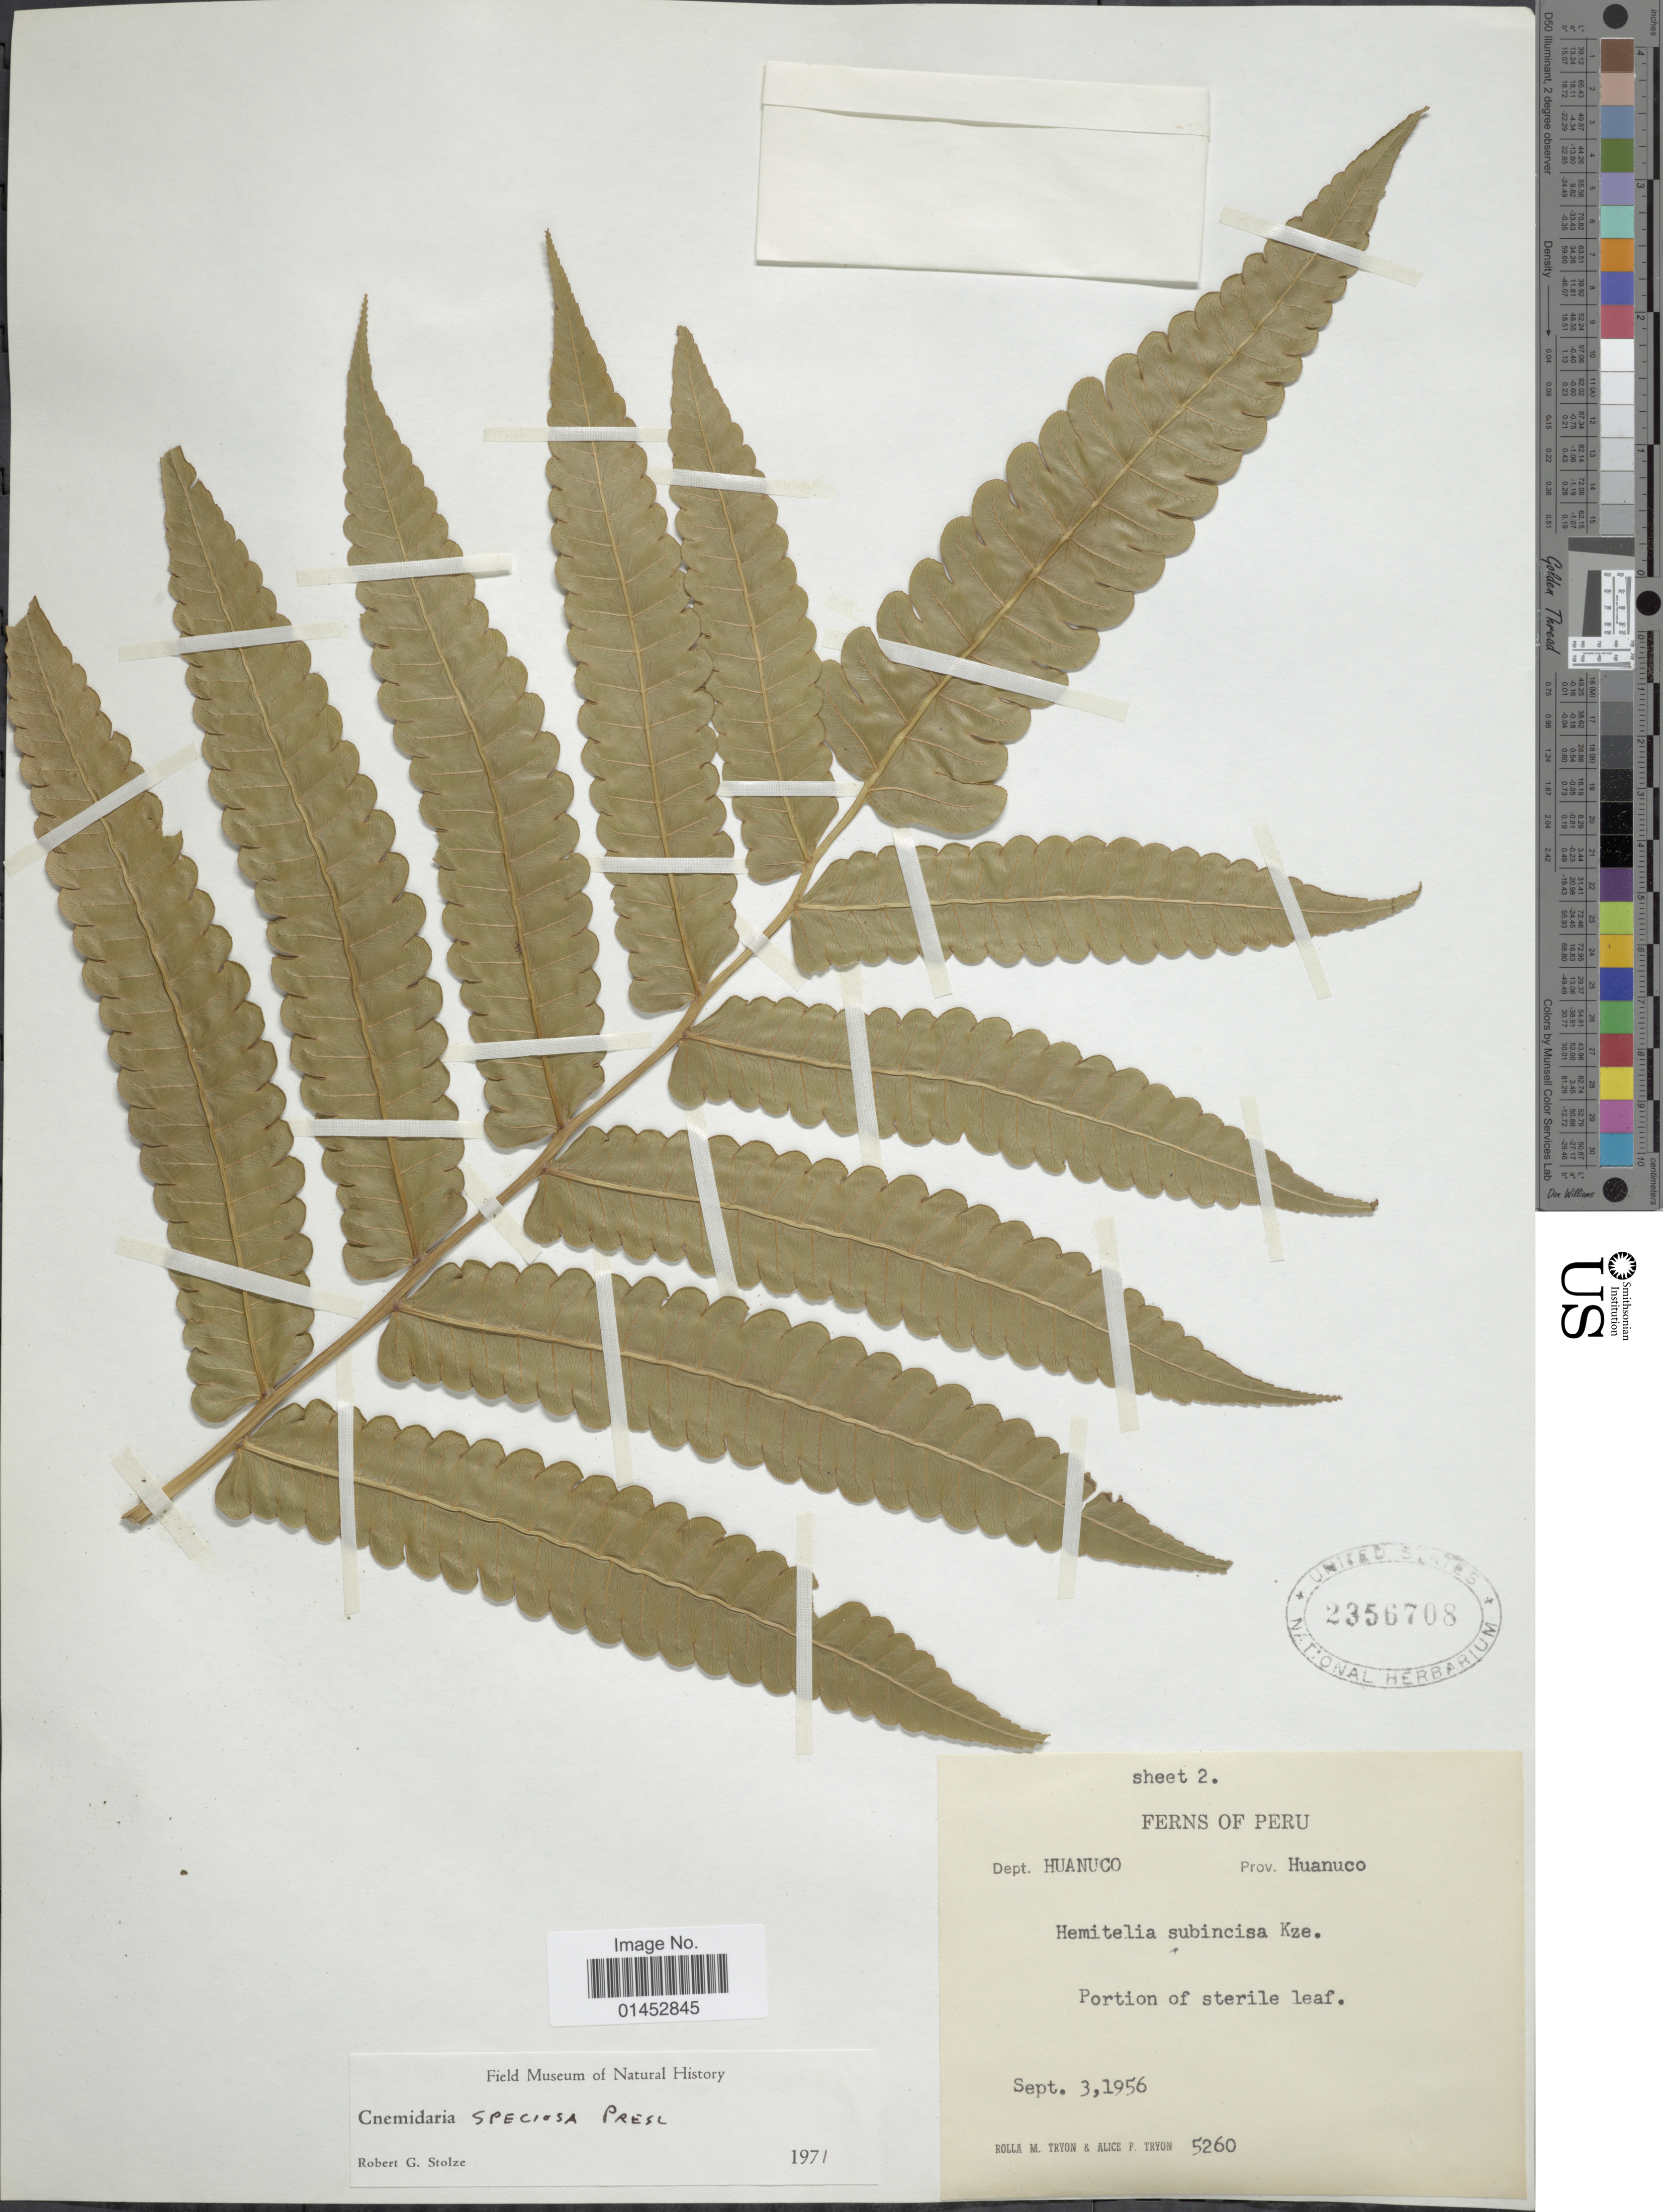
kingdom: Plantae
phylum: Tracheophyta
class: Polypodiopsida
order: Cyatheales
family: Cyatheaceae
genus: Cyathea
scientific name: Cyathea speciosa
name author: Humb. & Bonpl. ex Willd.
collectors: R. M. Tryon & A. F. Tryon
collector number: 5260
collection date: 1956-09-03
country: Peru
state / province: Huánuco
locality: Dept. Huanuco, Portion of sterile leaf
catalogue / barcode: US 2356708